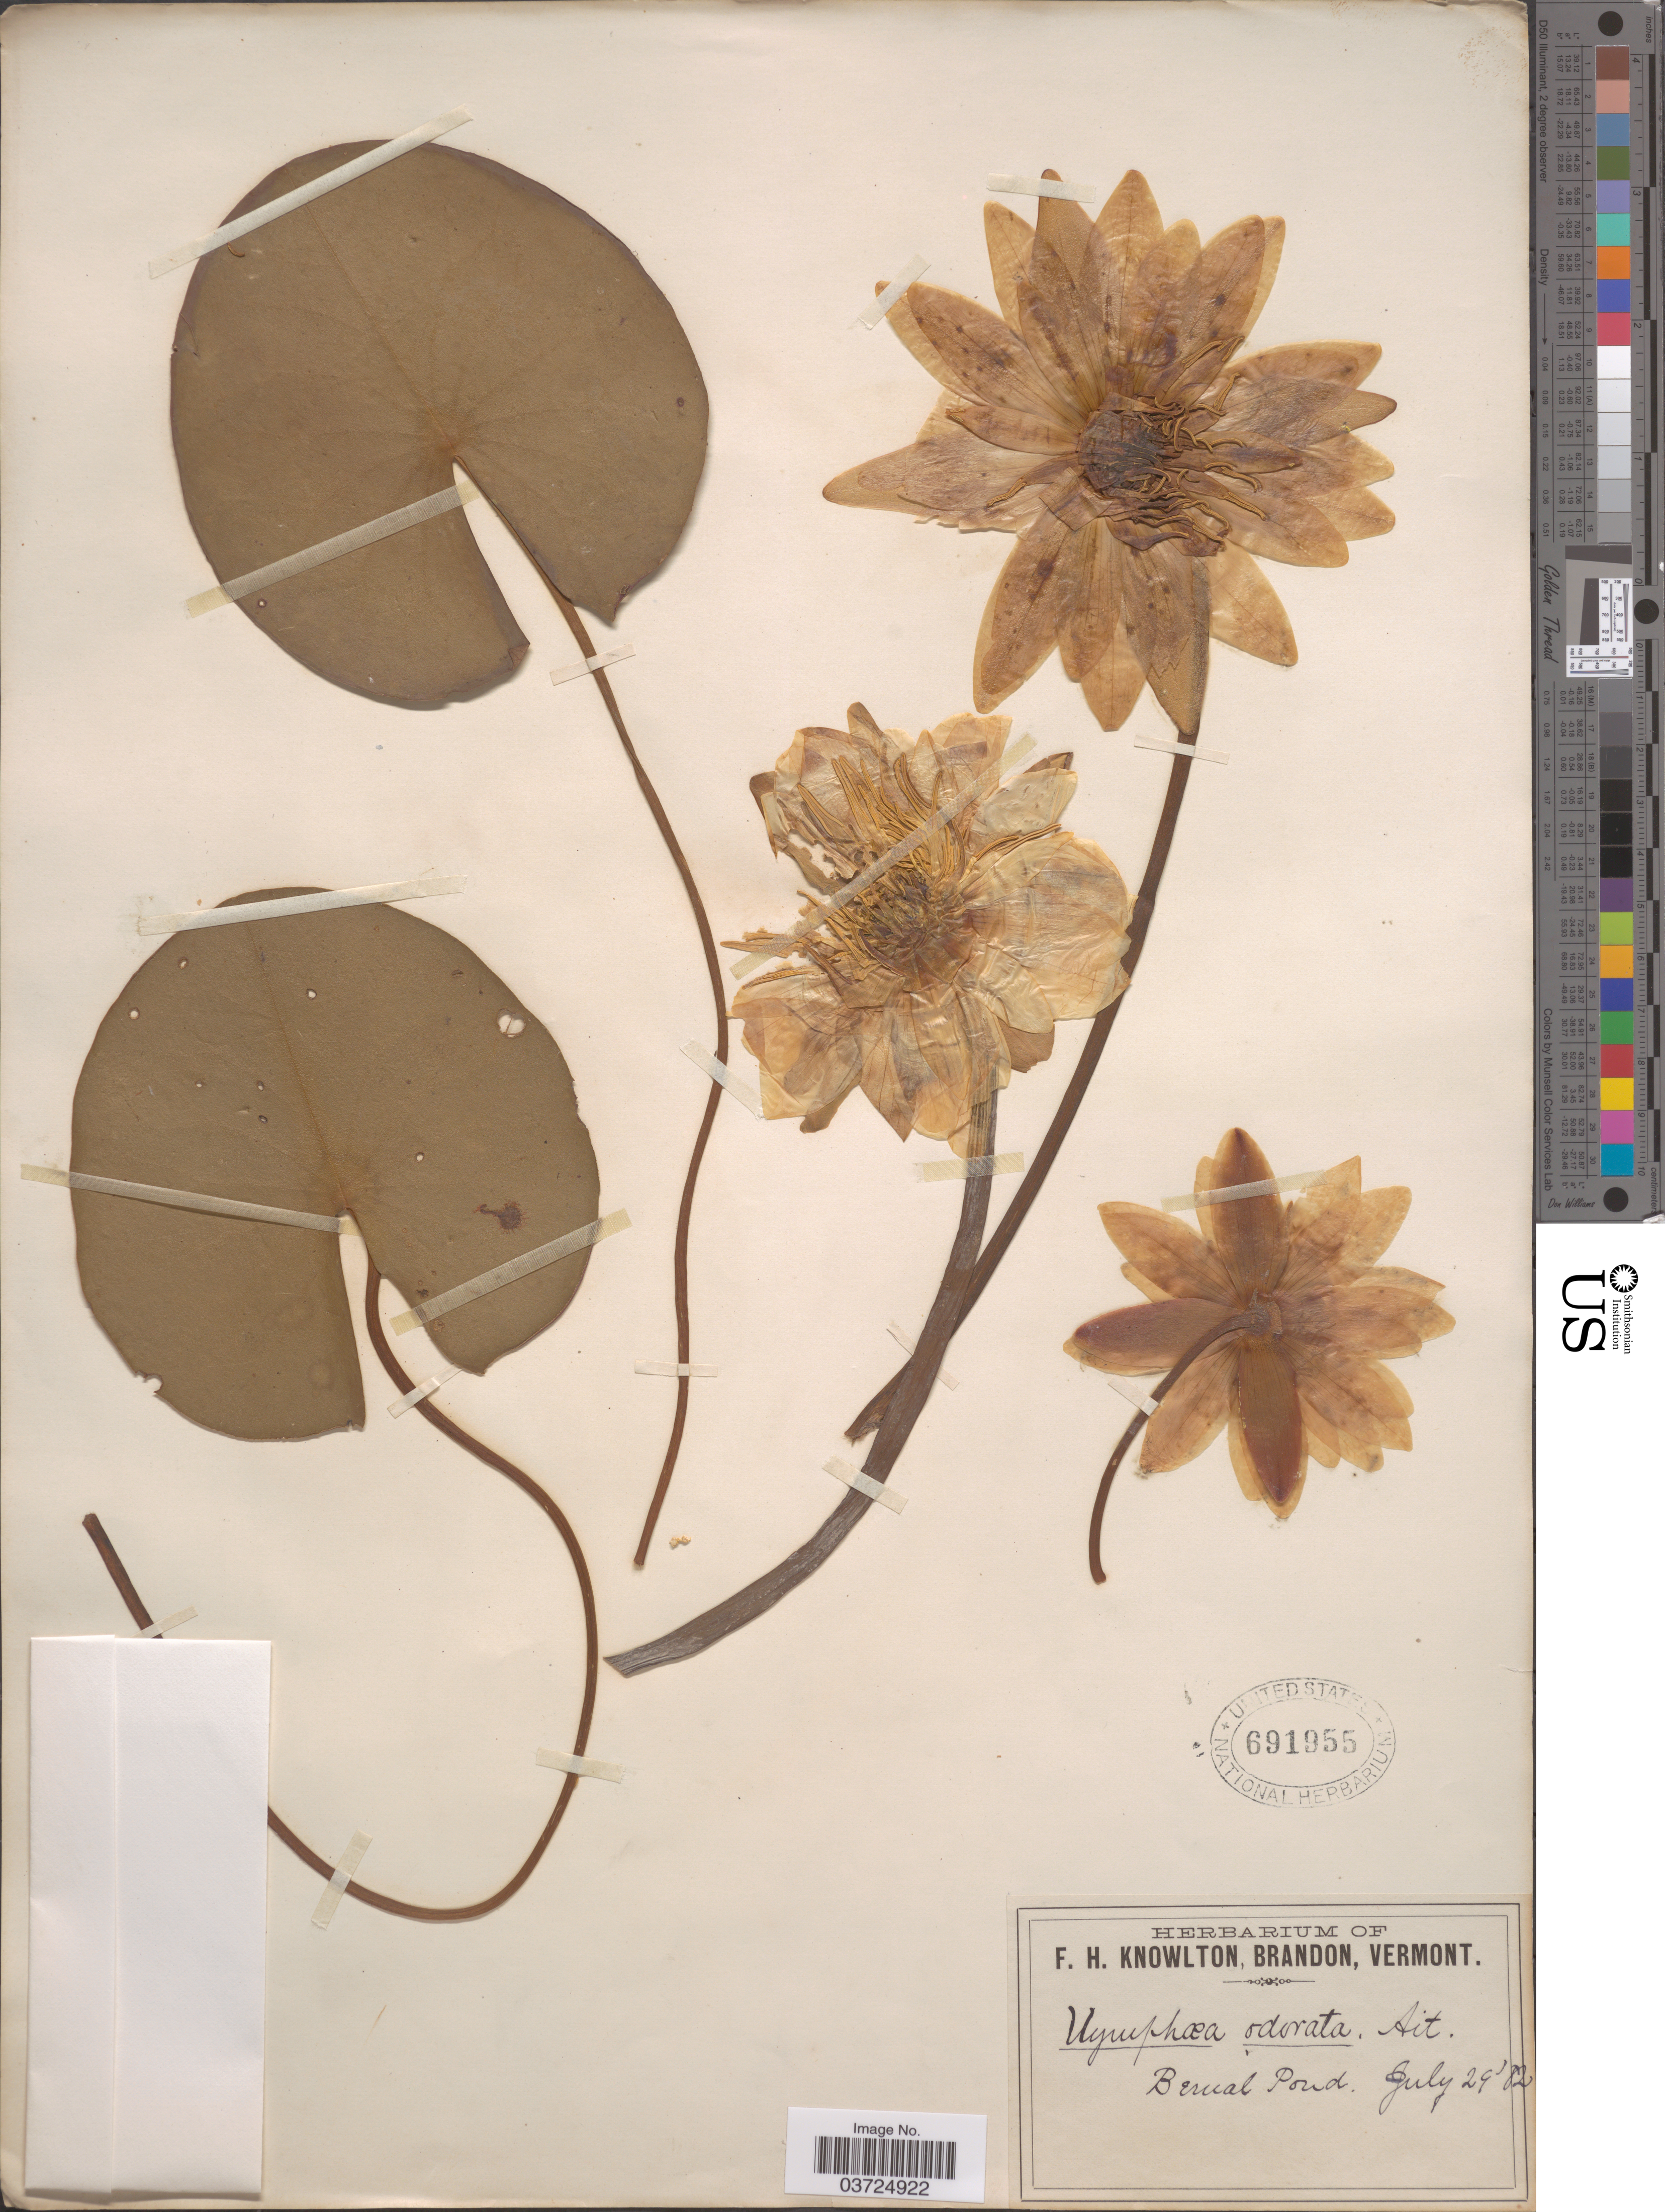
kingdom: Plantae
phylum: Tracheophyta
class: Magnoliopsida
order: Nymphaeales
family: Nymphaeaceae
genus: Nymphaea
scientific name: Nymphaea odorata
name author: Aiton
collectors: ex herb. F.H. Knowlton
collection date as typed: Transcribed d/m/y: 29/7/82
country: United States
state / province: Vermont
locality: Bernal Pond.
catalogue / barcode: US 691955